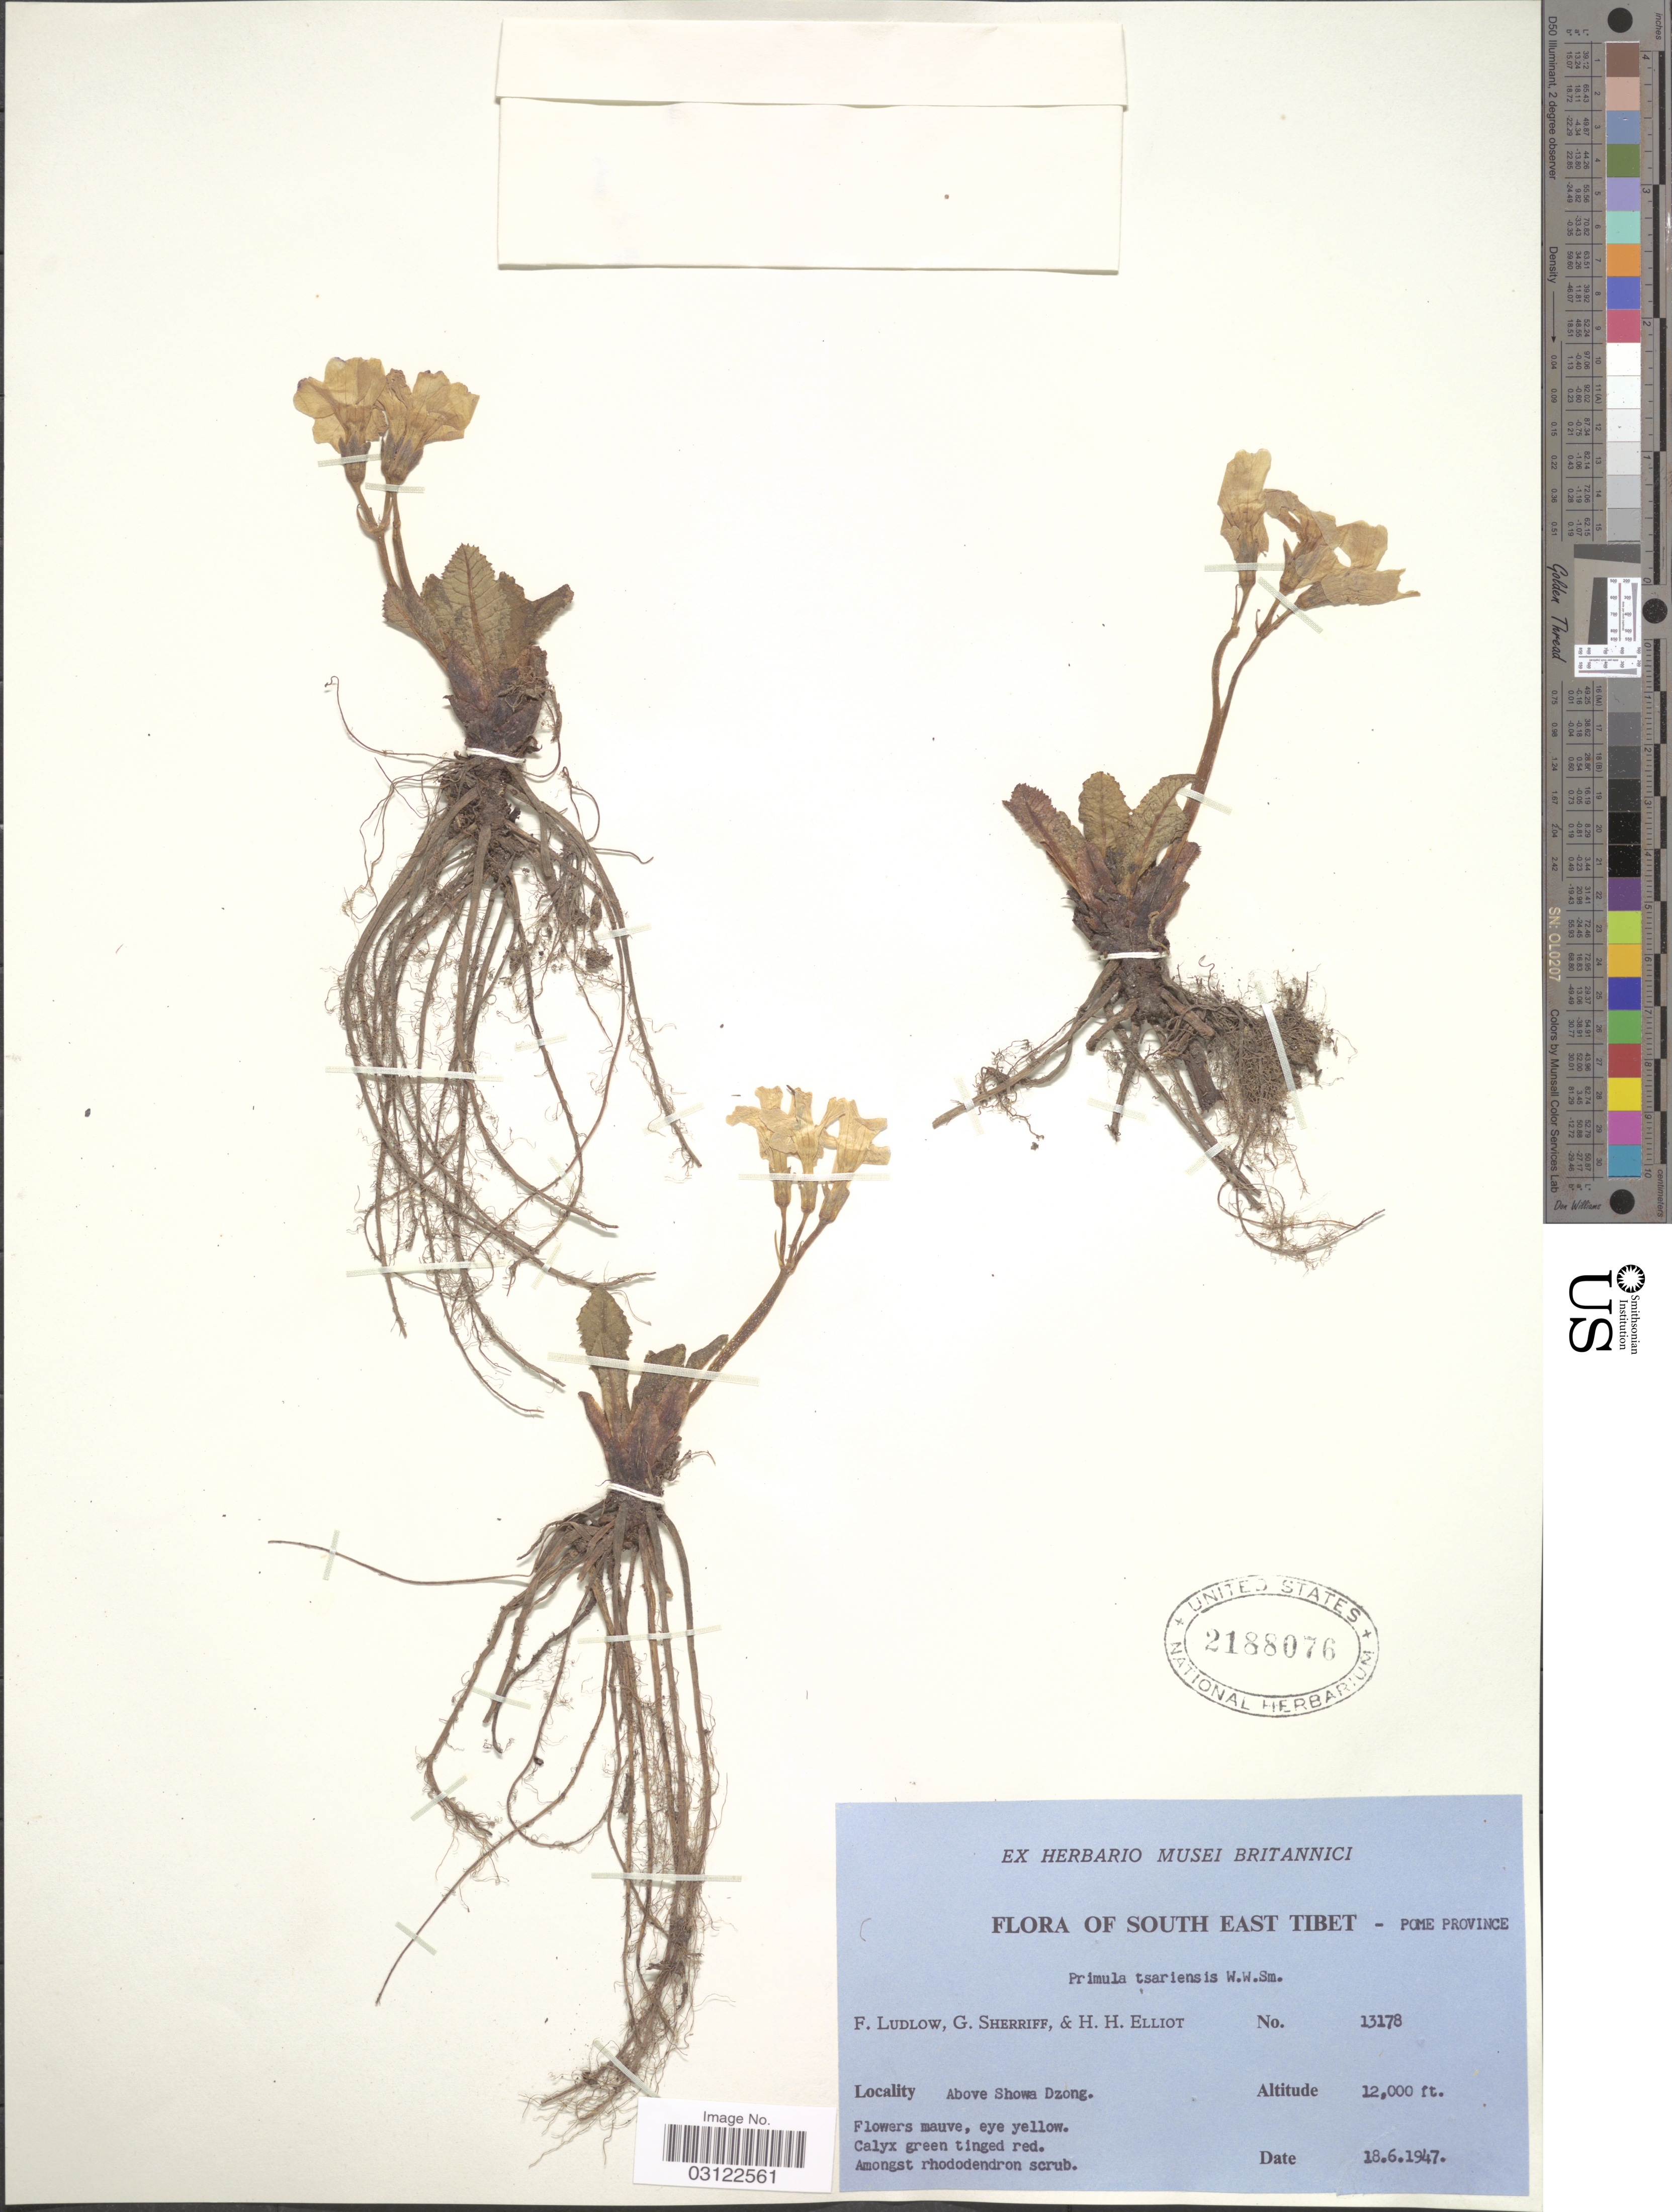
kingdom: Plantae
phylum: Tracheophyta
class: Magnoliopsida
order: Ericales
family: Primulaceae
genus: Primula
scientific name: Primula tsariensis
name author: W.W. Sm.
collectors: F. Ludlow, G. Sherriff & H. H. Elliot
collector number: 13178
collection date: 1947-06-18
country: China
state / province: Xizang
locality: South East Tibet - Pome Province. Above Showa Dzong.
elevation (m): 3658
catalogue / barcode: US 2188076